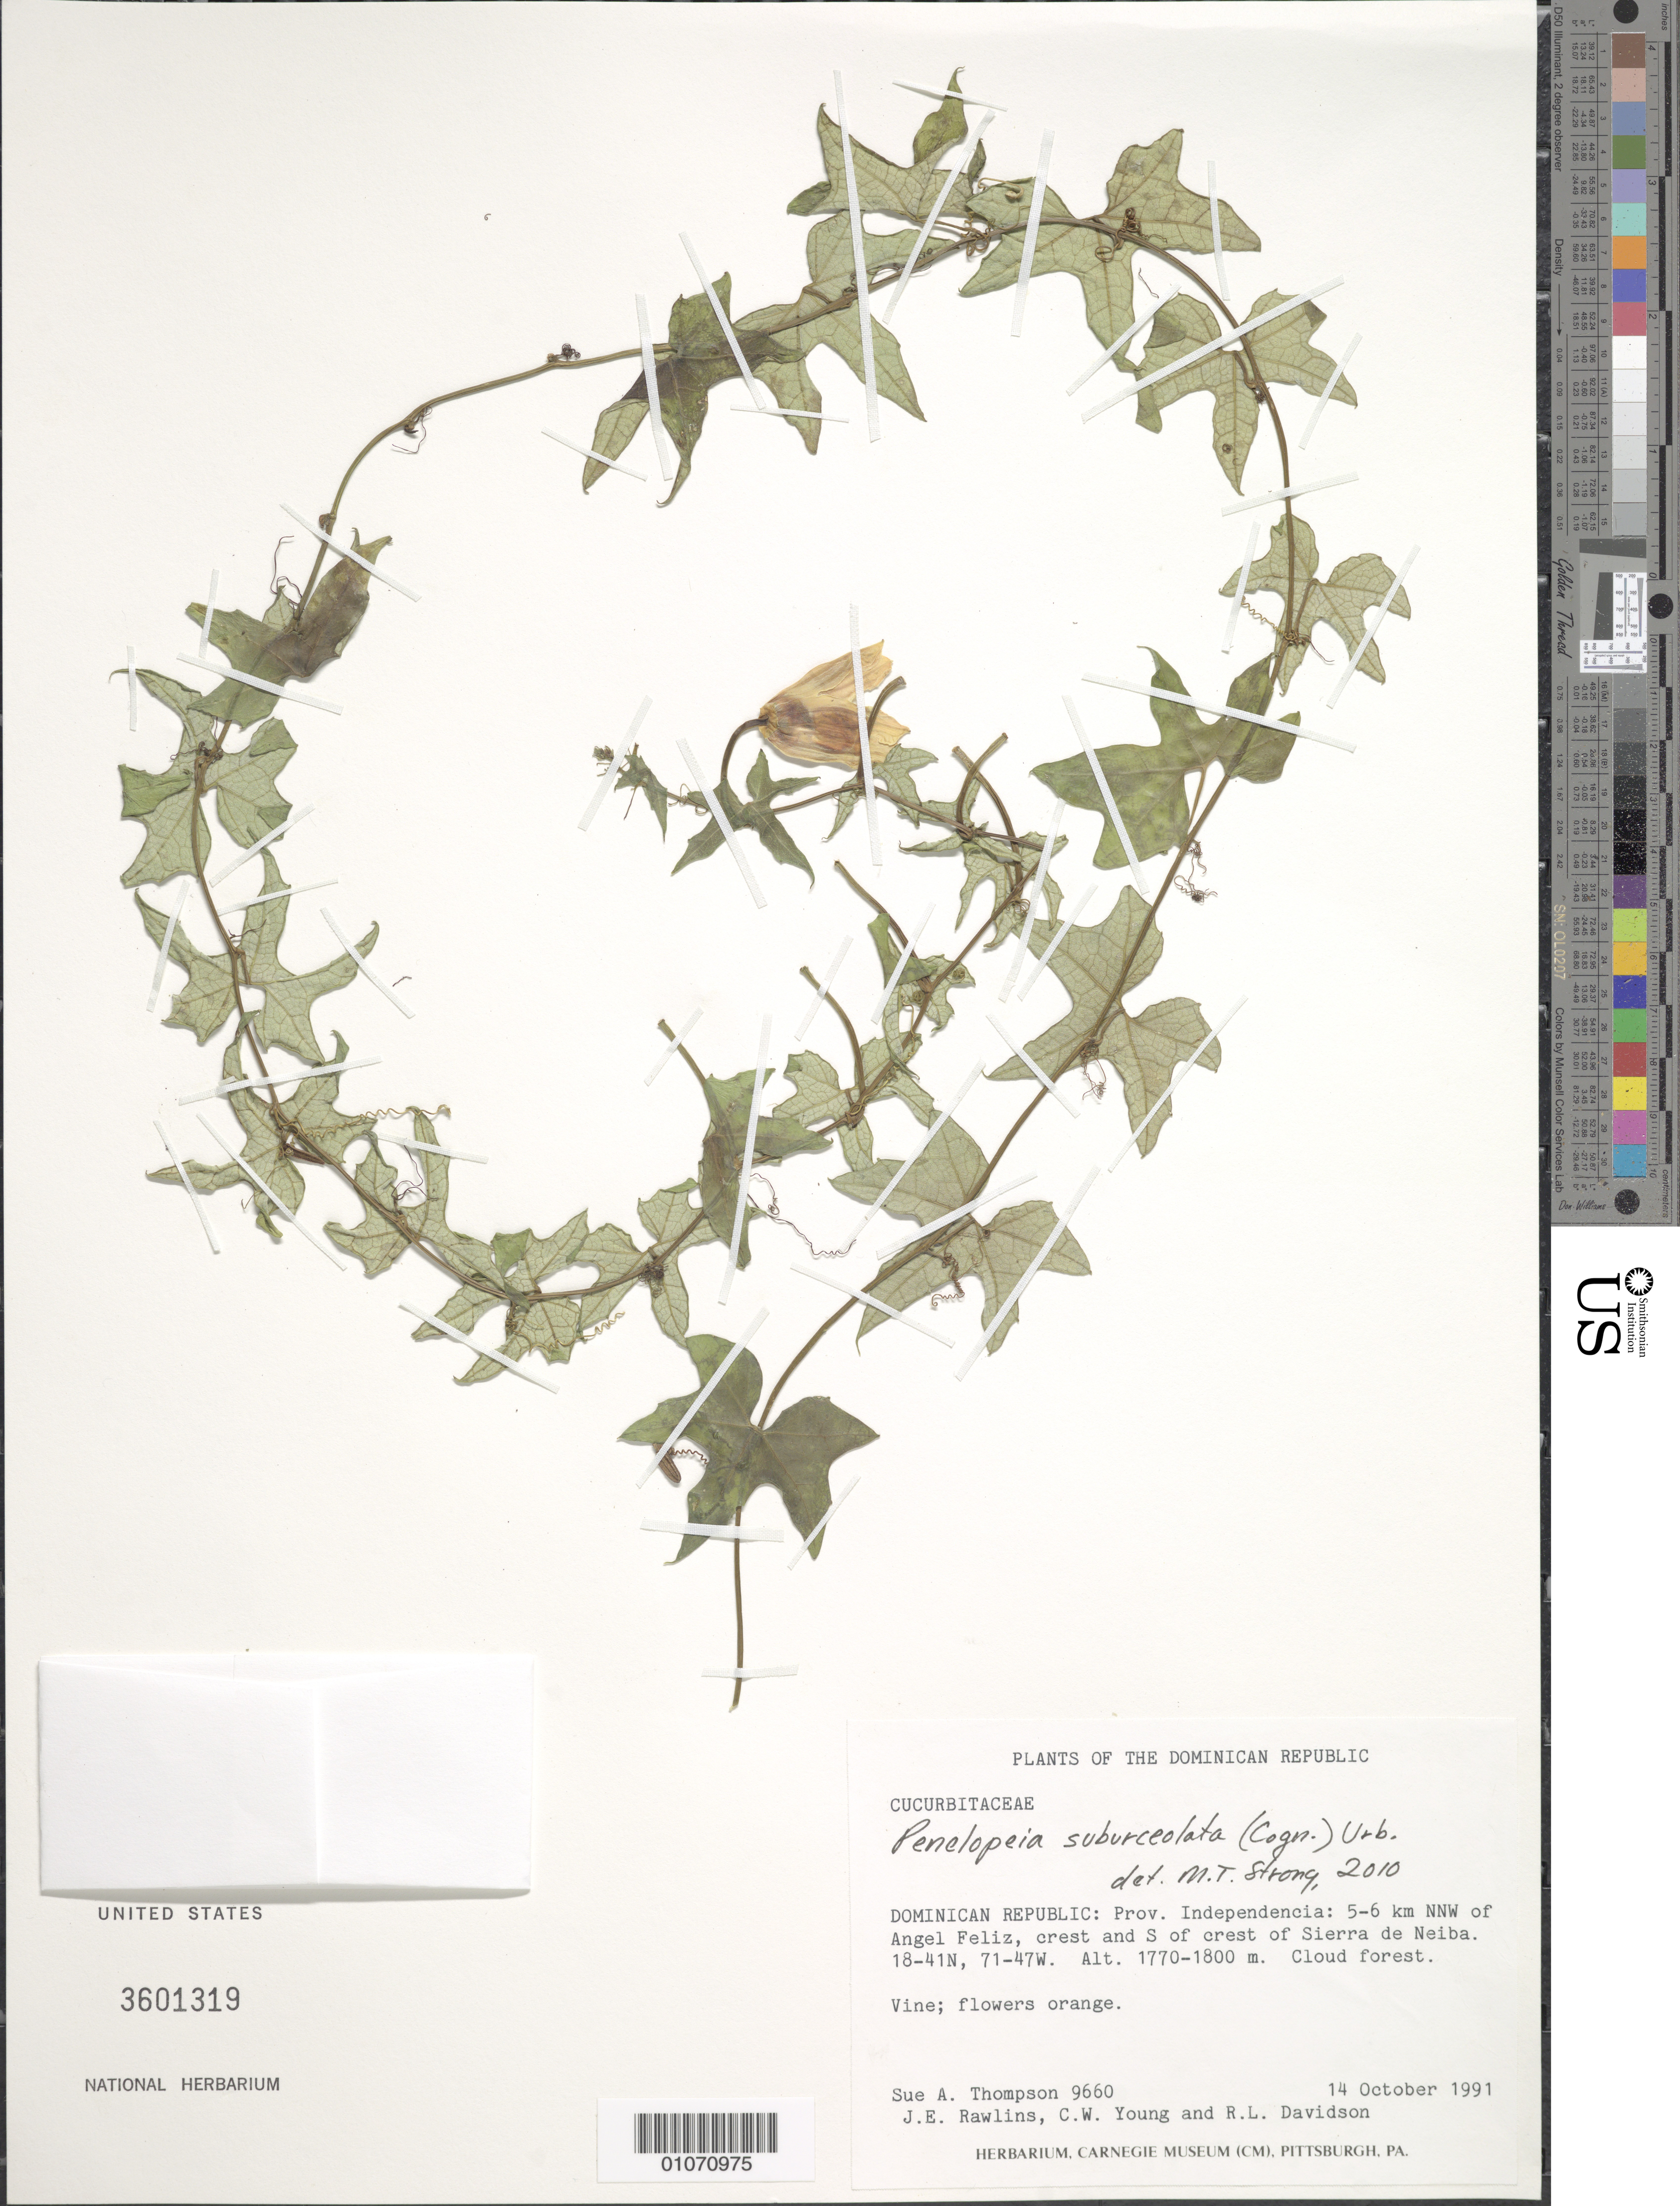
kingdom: Plantae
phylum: Tracheophyta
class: Magnoliopsida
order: Cucurbitales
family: Cucurbitaceae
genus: Penelopeia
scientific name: Penelopeia suburceolata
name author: Urb.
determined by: Strong, M. T., (US), Smithsonian Institution - National Museum of Natural History (UNITED STATES)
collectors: S. A. Thompson, J. Rawlins, C. Young & R. Davidson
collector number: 9660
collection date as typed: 14 Oct 1991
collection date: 1991-10-14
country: Dominican Republic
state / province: Independencia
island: Hispaniola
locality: Angel Feliz, 5-6 km NNW of; crest and S of crest of Sierra de Neiba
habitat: Cloud forest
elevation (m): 1770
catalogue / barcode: US 3601319